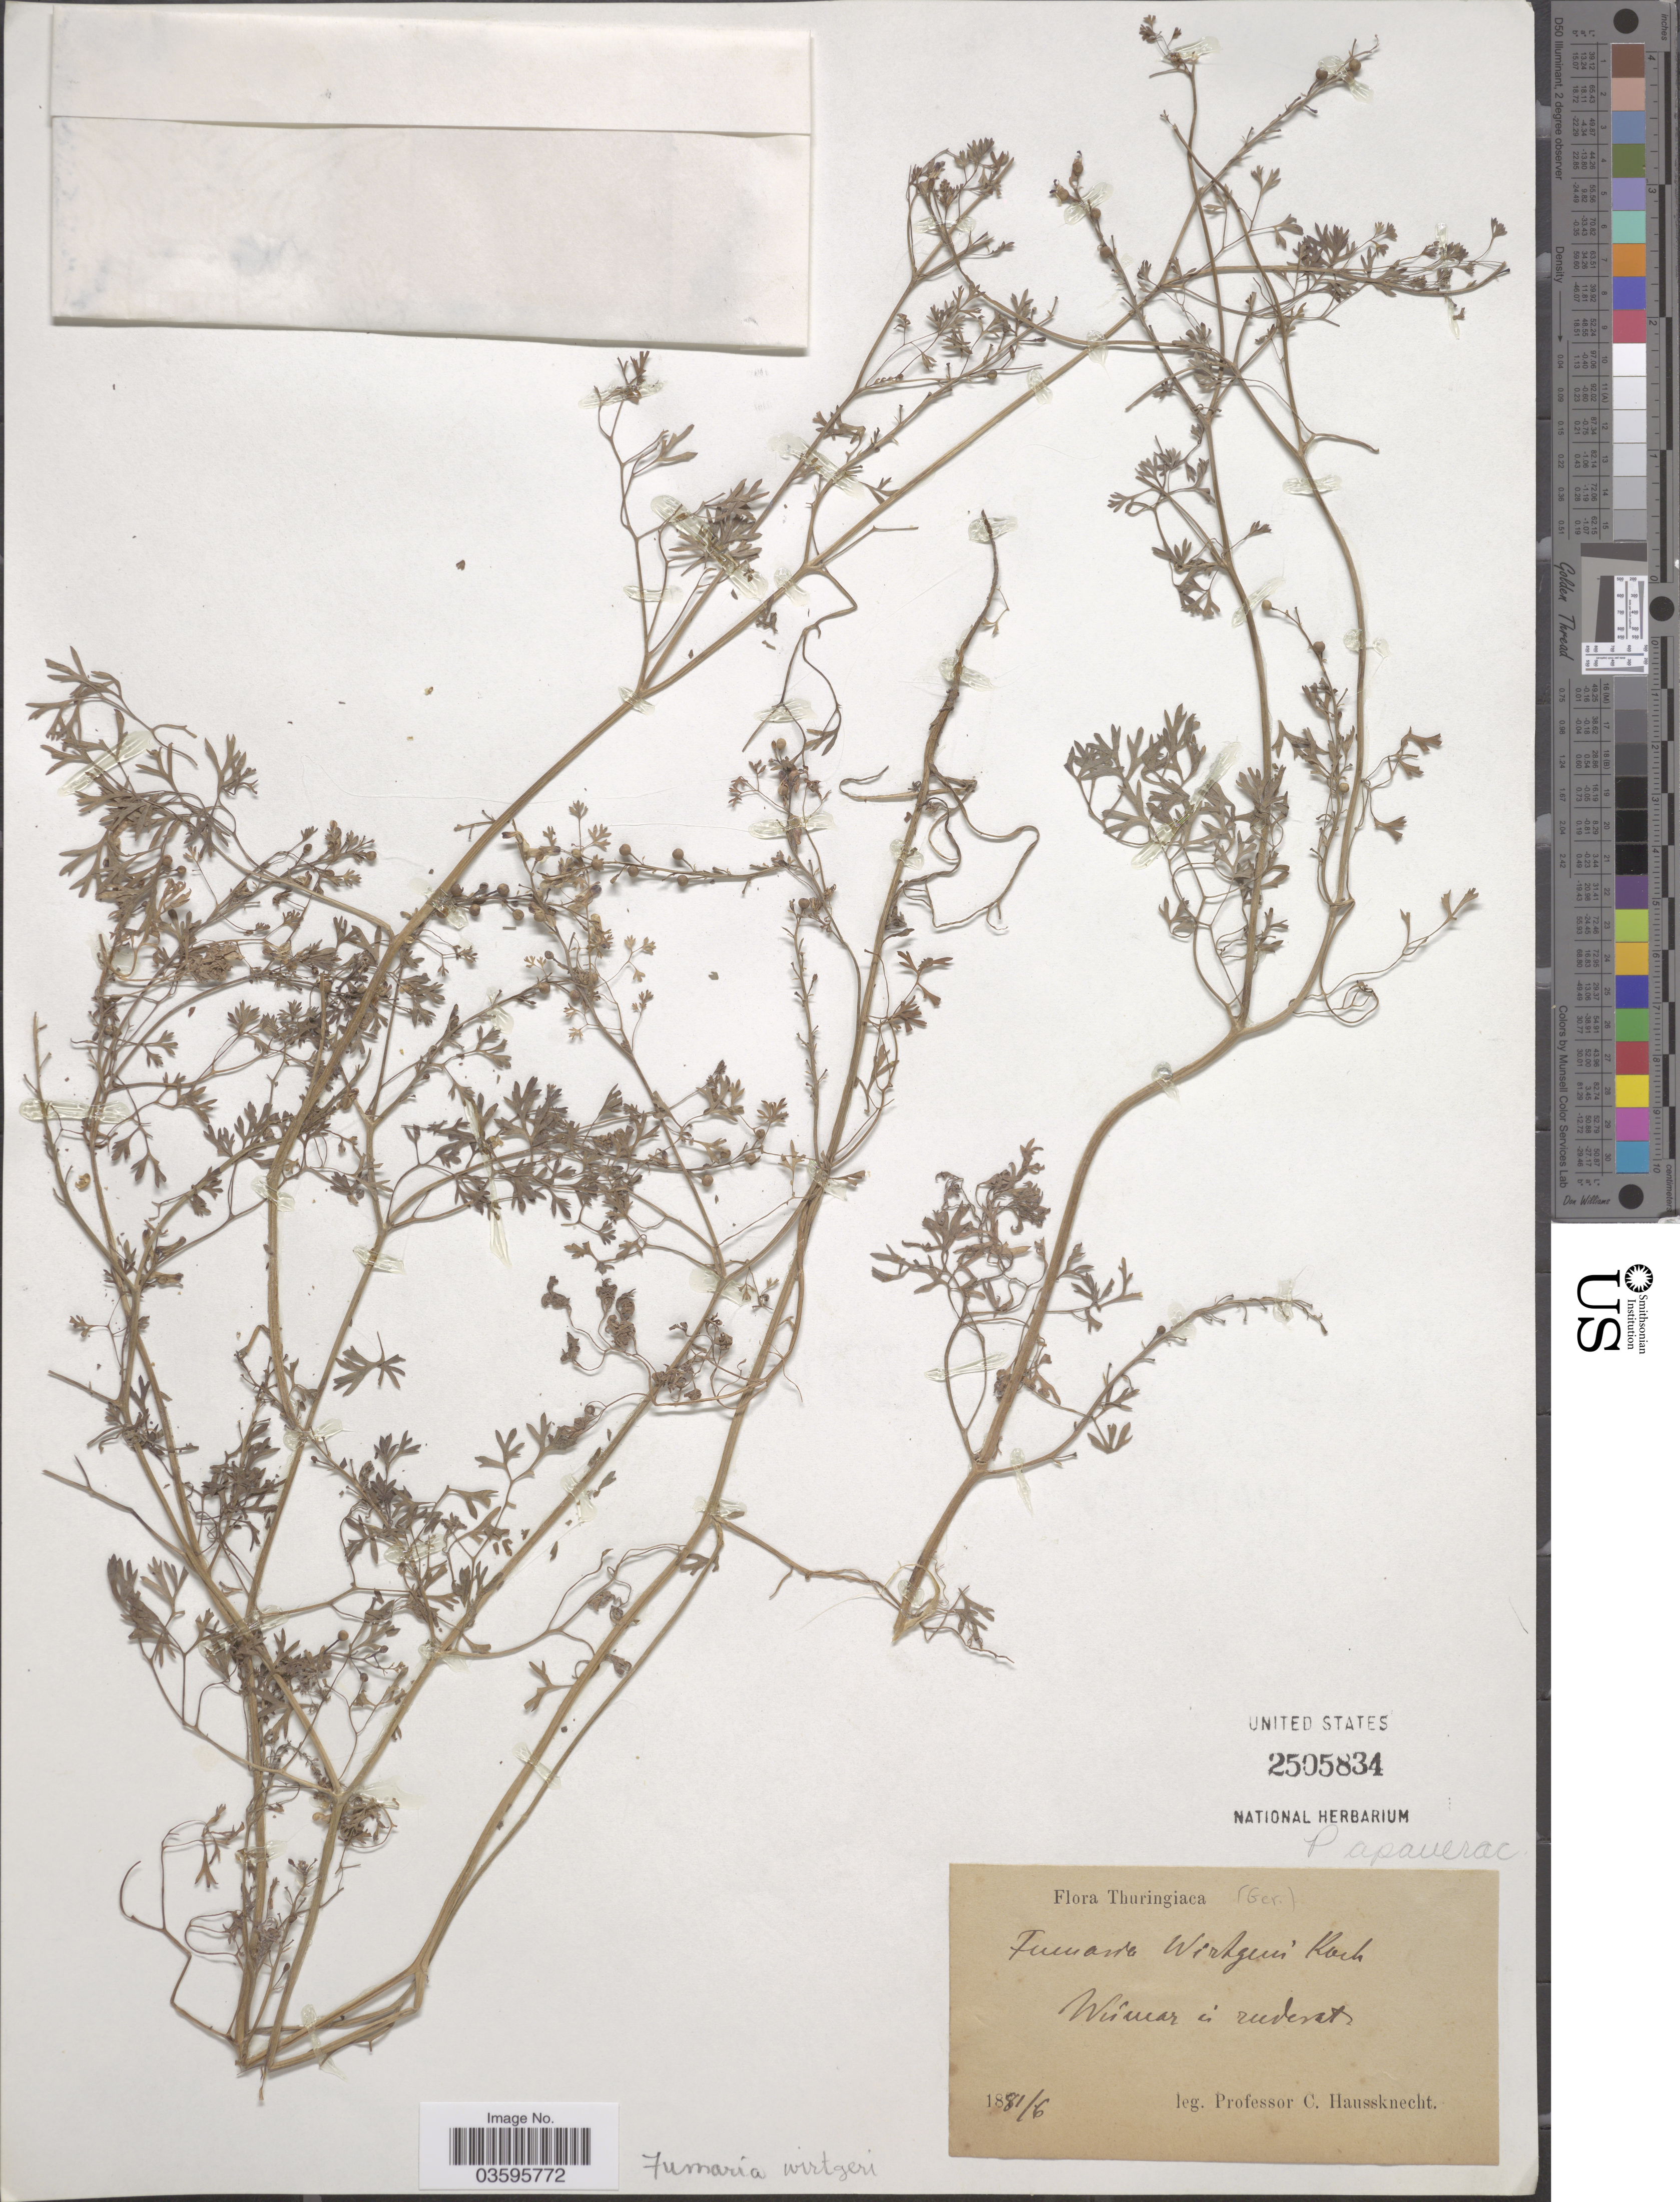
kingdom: Plantae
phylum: Tracheophyta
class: Magnoliopsida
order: Ranunculales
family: Papaveraceae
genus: Fumaria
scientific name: Fumaria wirtgenii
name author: W.D.J. Koch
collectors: C. Haussknecht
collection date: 1881-06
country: Germany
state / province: Thuringia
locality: Thuringiaca. Weimar i ruderat.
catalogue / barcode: US 2505834